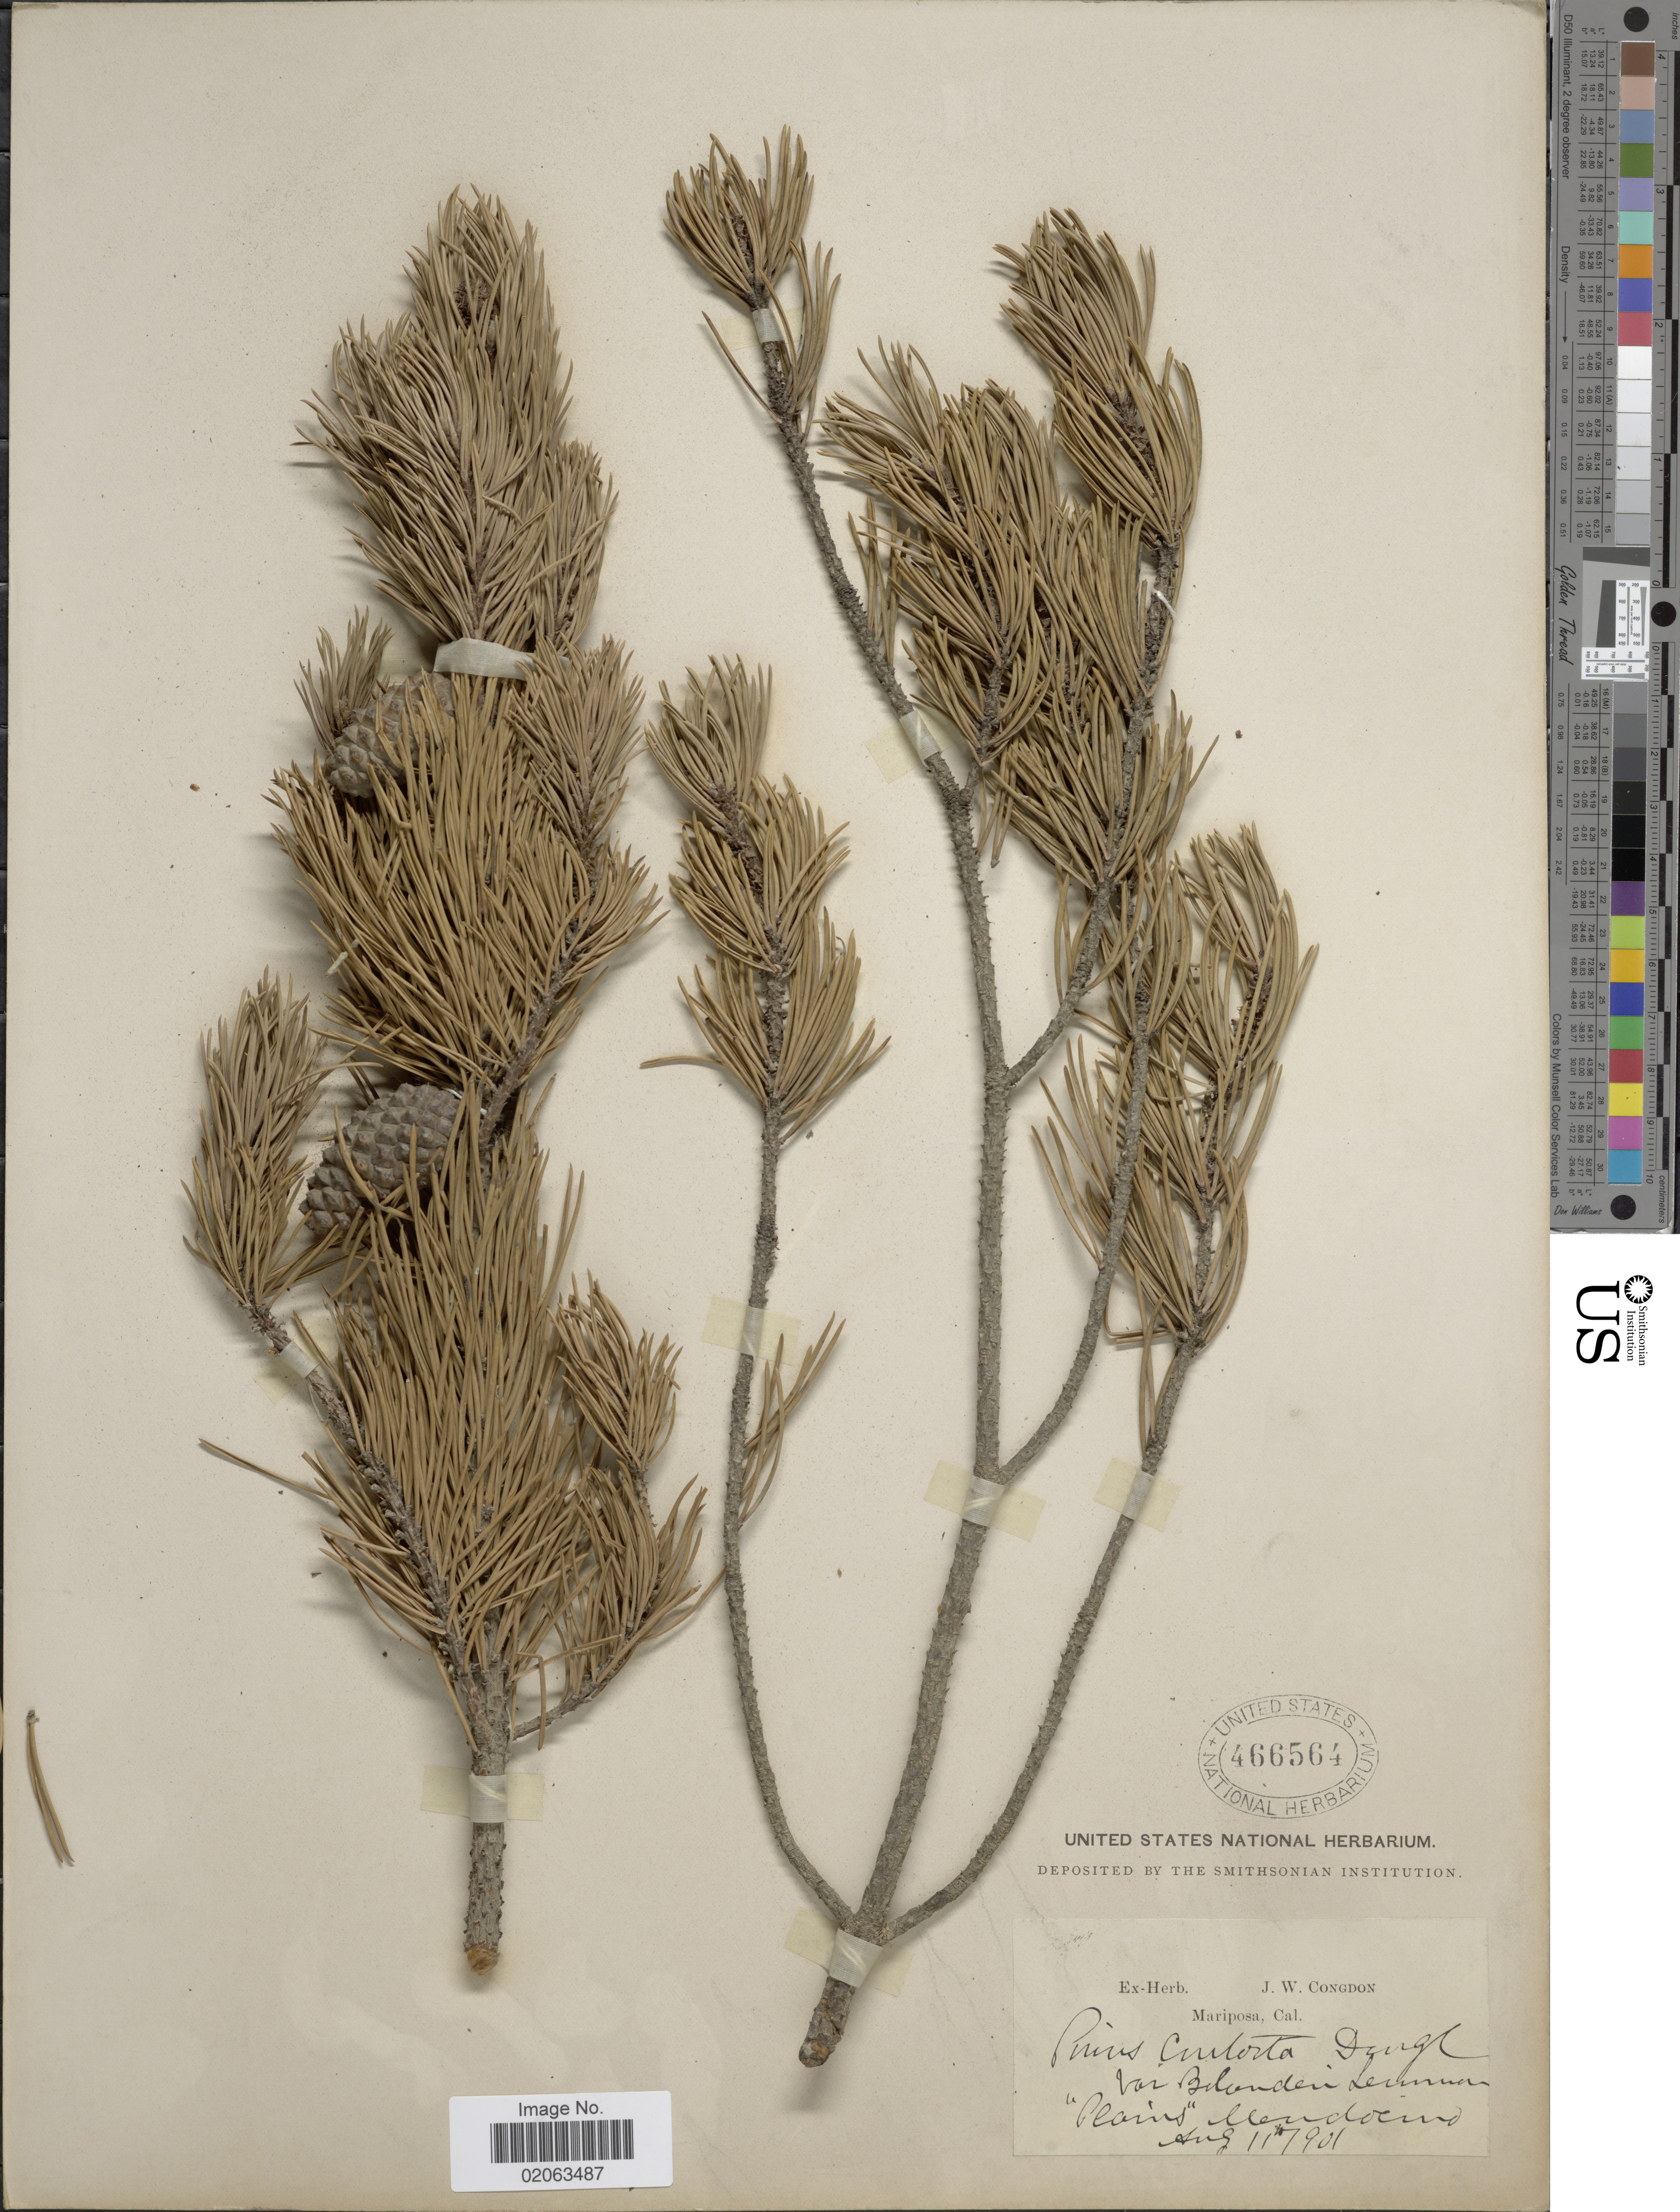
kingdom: Plantae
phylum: Tracheophyta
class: Pinopsida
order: Pinales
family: Pinaceae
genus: Pinus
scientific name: Pinus contorta var. contorta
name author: Douglas ex Loudon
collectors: J. W. Congdon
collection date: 1901-08-11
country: United States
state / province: California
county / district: Mendocino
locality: Plains Mendocino.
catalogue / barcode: US 466564